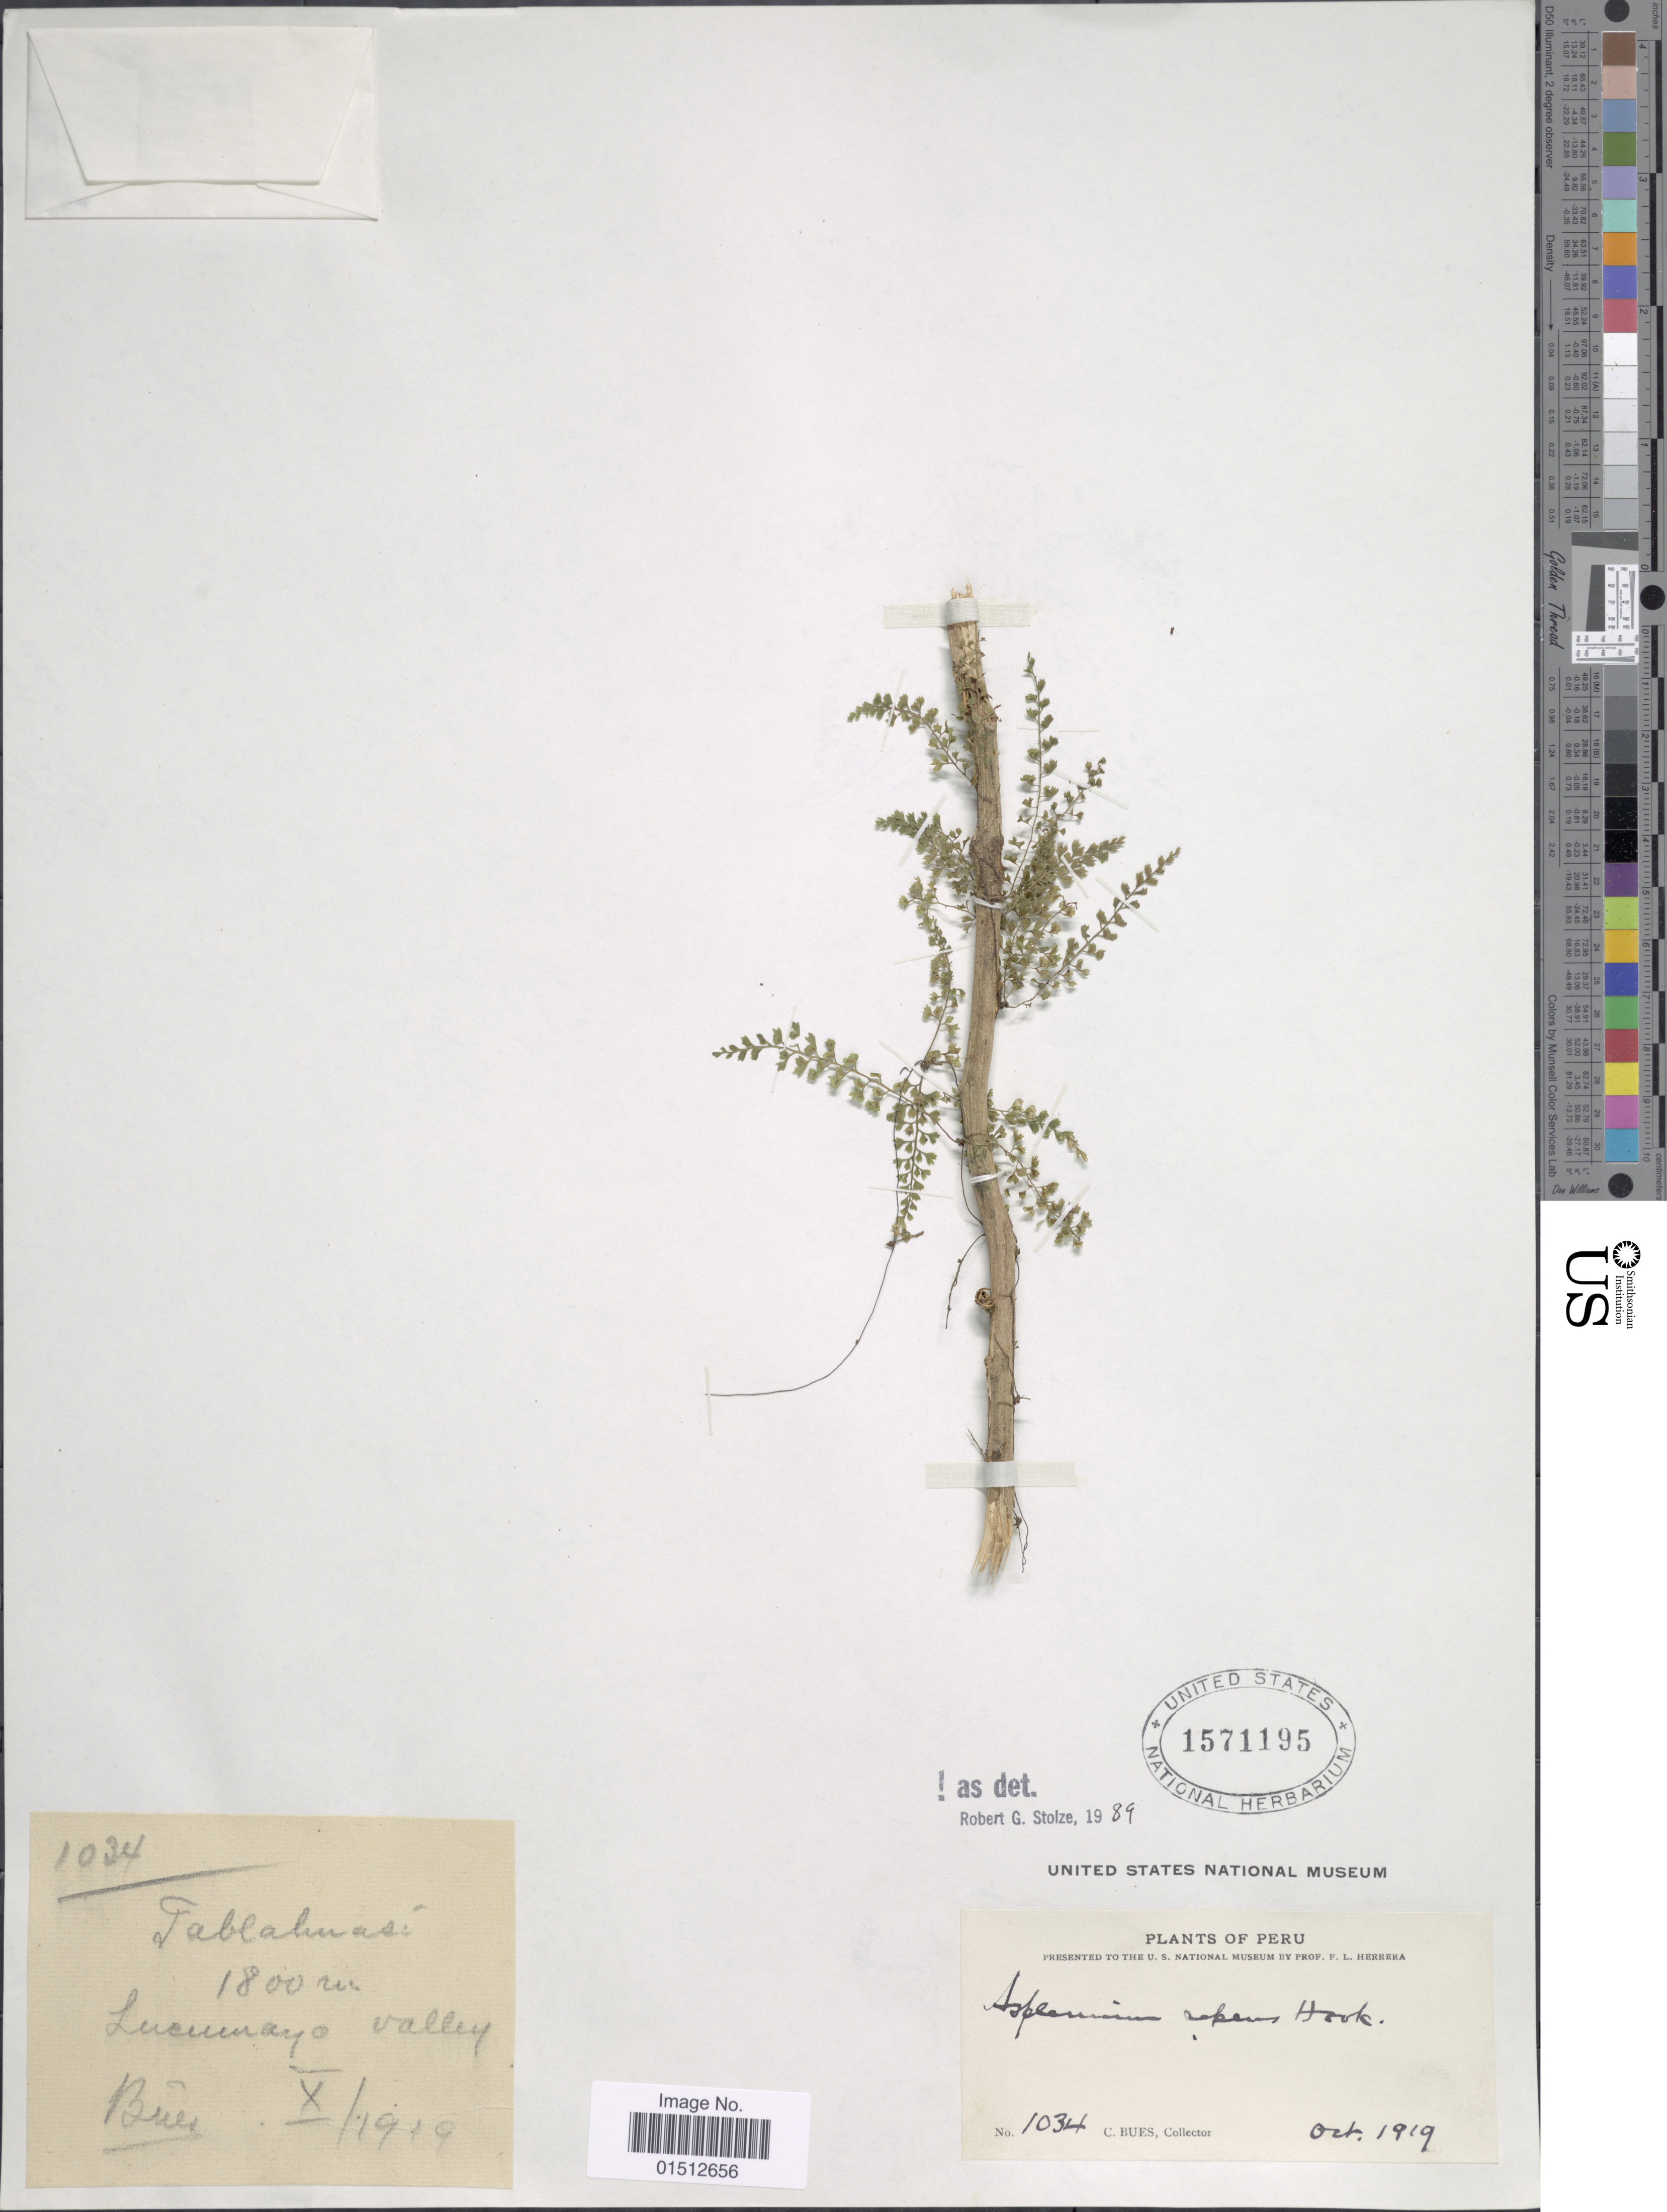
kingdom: Plantae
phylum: Tracheophyta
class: Polypodiopsida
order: Polypodiales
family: Aspleniaceae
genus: Asplenium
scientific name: Asplenium repens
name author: Hook.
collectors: C. Bues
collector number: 1034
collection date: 1919-10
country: Peru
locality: Pablohuasi, Lucumayo valley.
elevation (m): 1800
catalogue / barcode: US 1571195